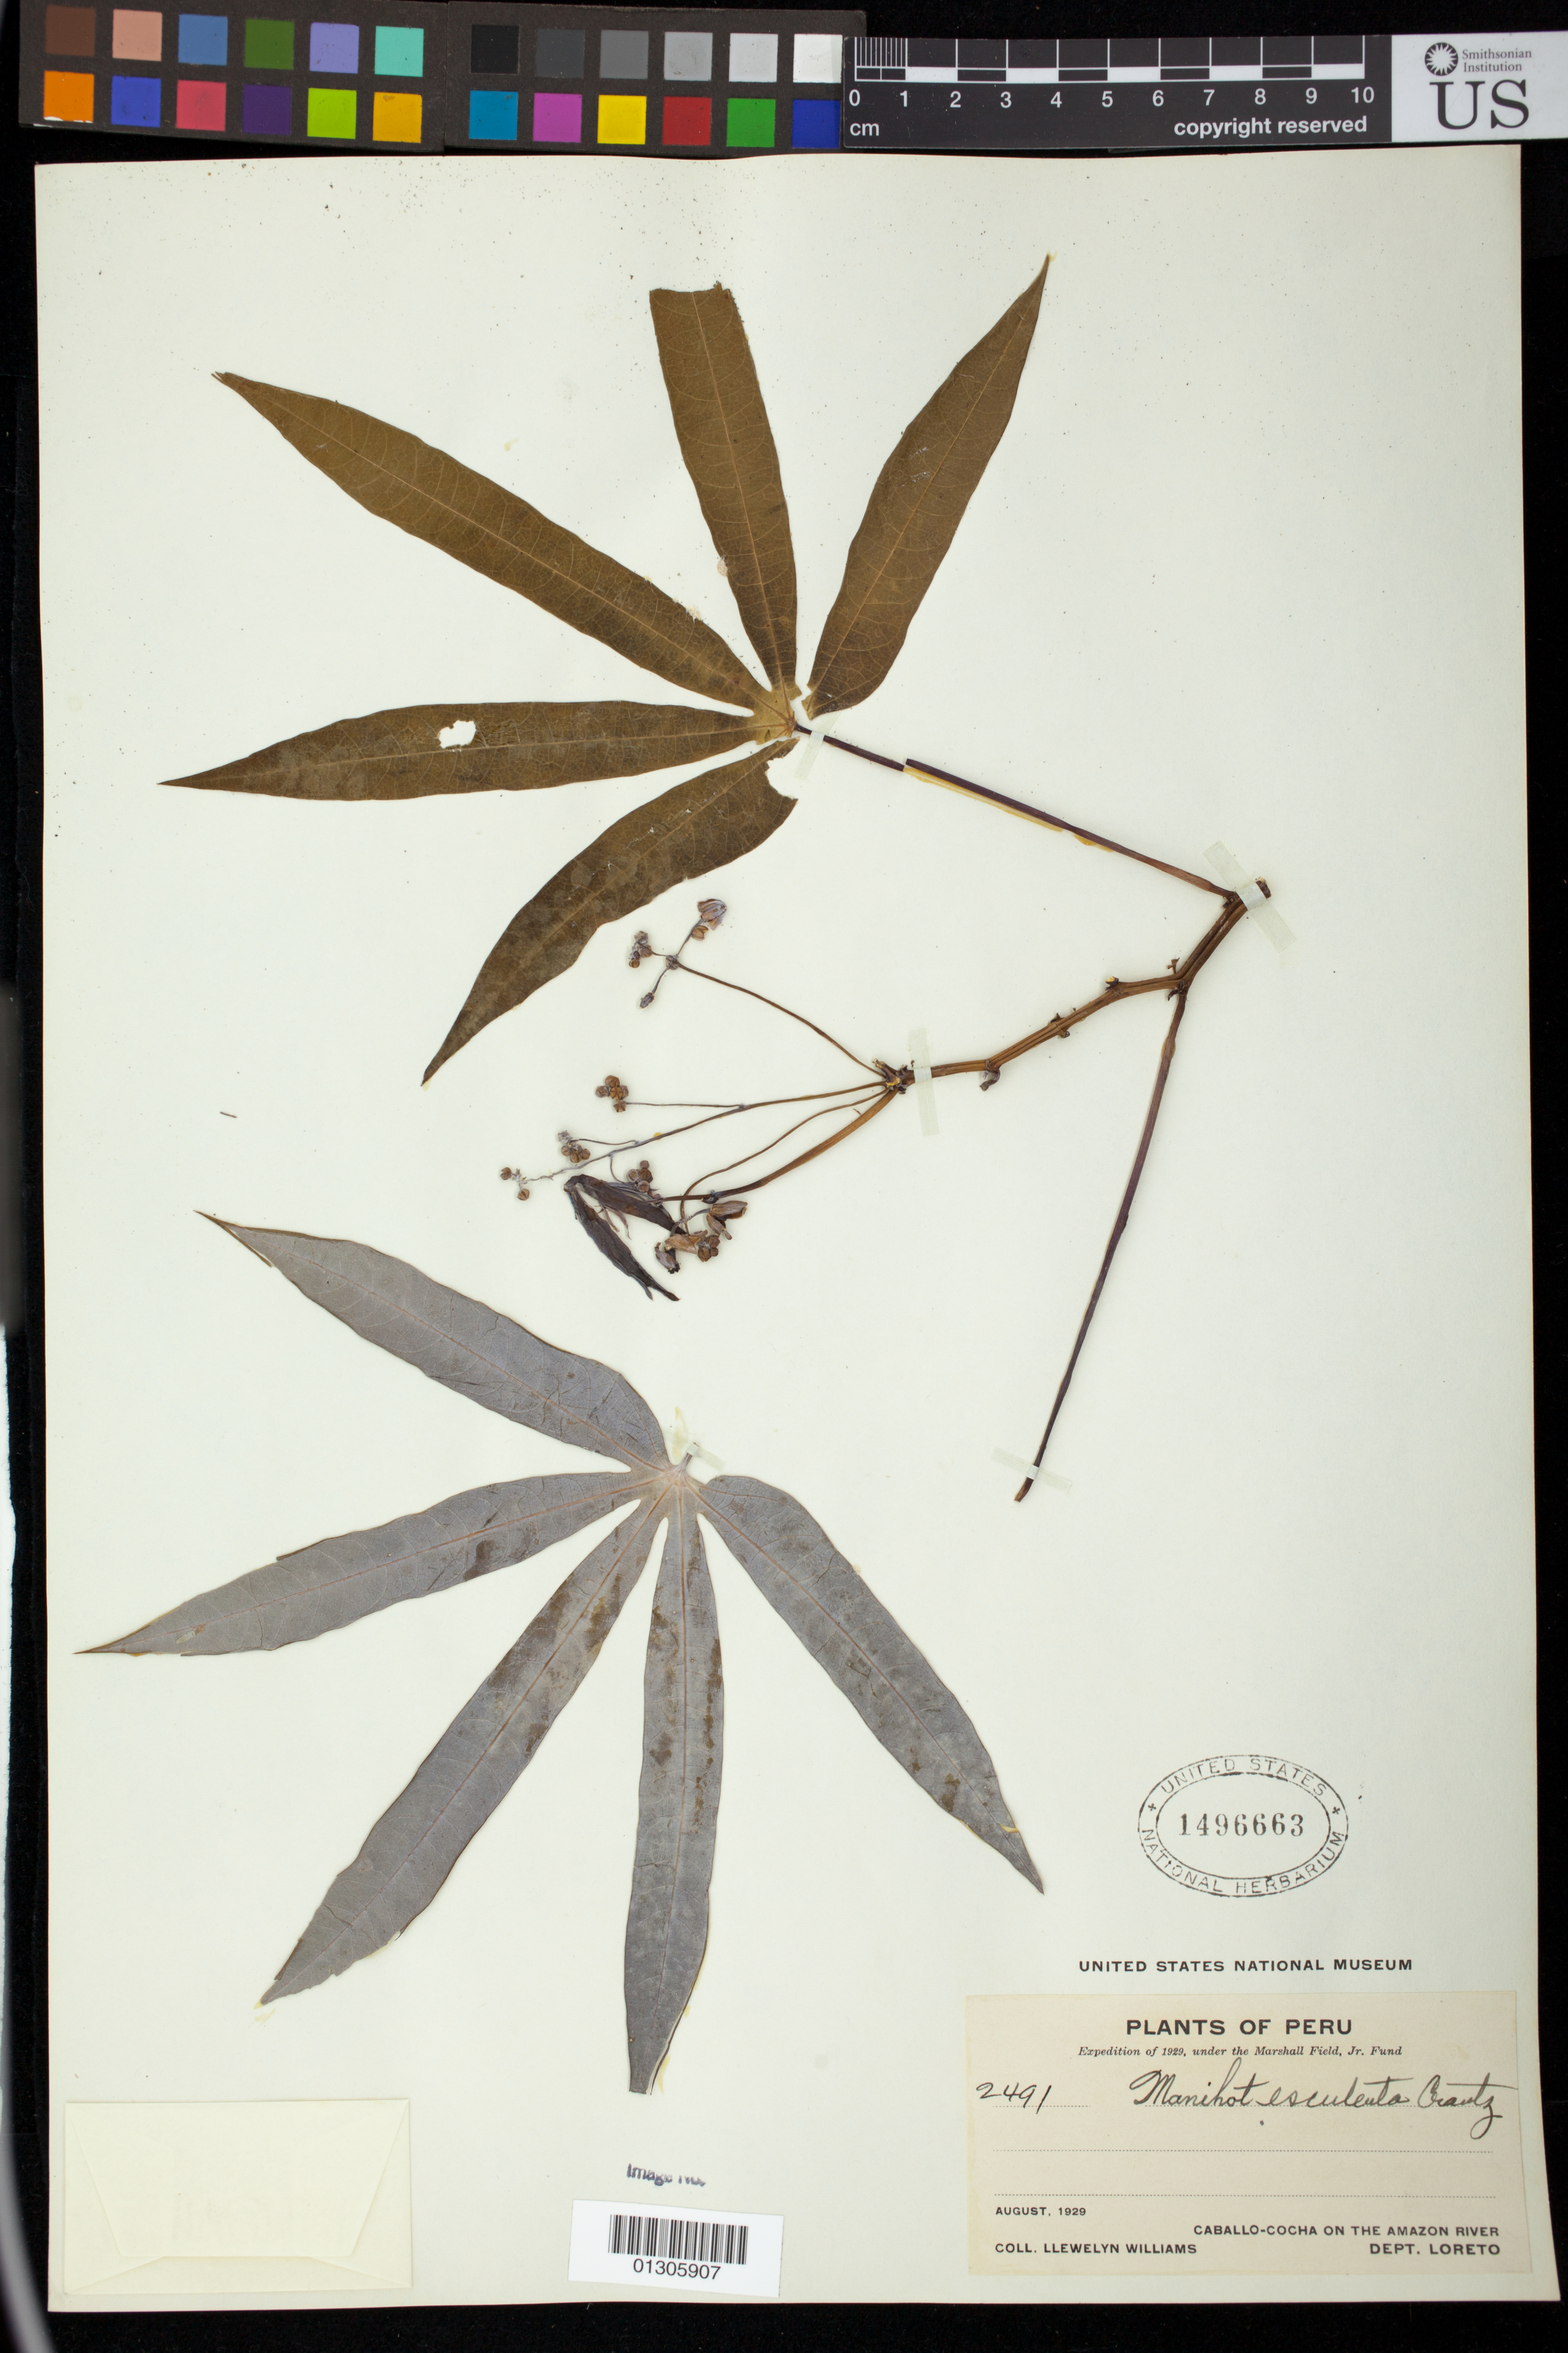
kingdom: Plantae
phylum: Tracheophyta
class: Magnoliopsida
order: Malpighiales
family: Euphorbiaceae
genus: Manihot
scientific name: Manihot esculenta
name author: Crantz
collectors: Ll. Williams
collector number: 2491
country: Peru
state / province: Loreto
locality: Caballo-Cocha [Caballococha] on the Amazon River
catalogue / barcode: US 1496663